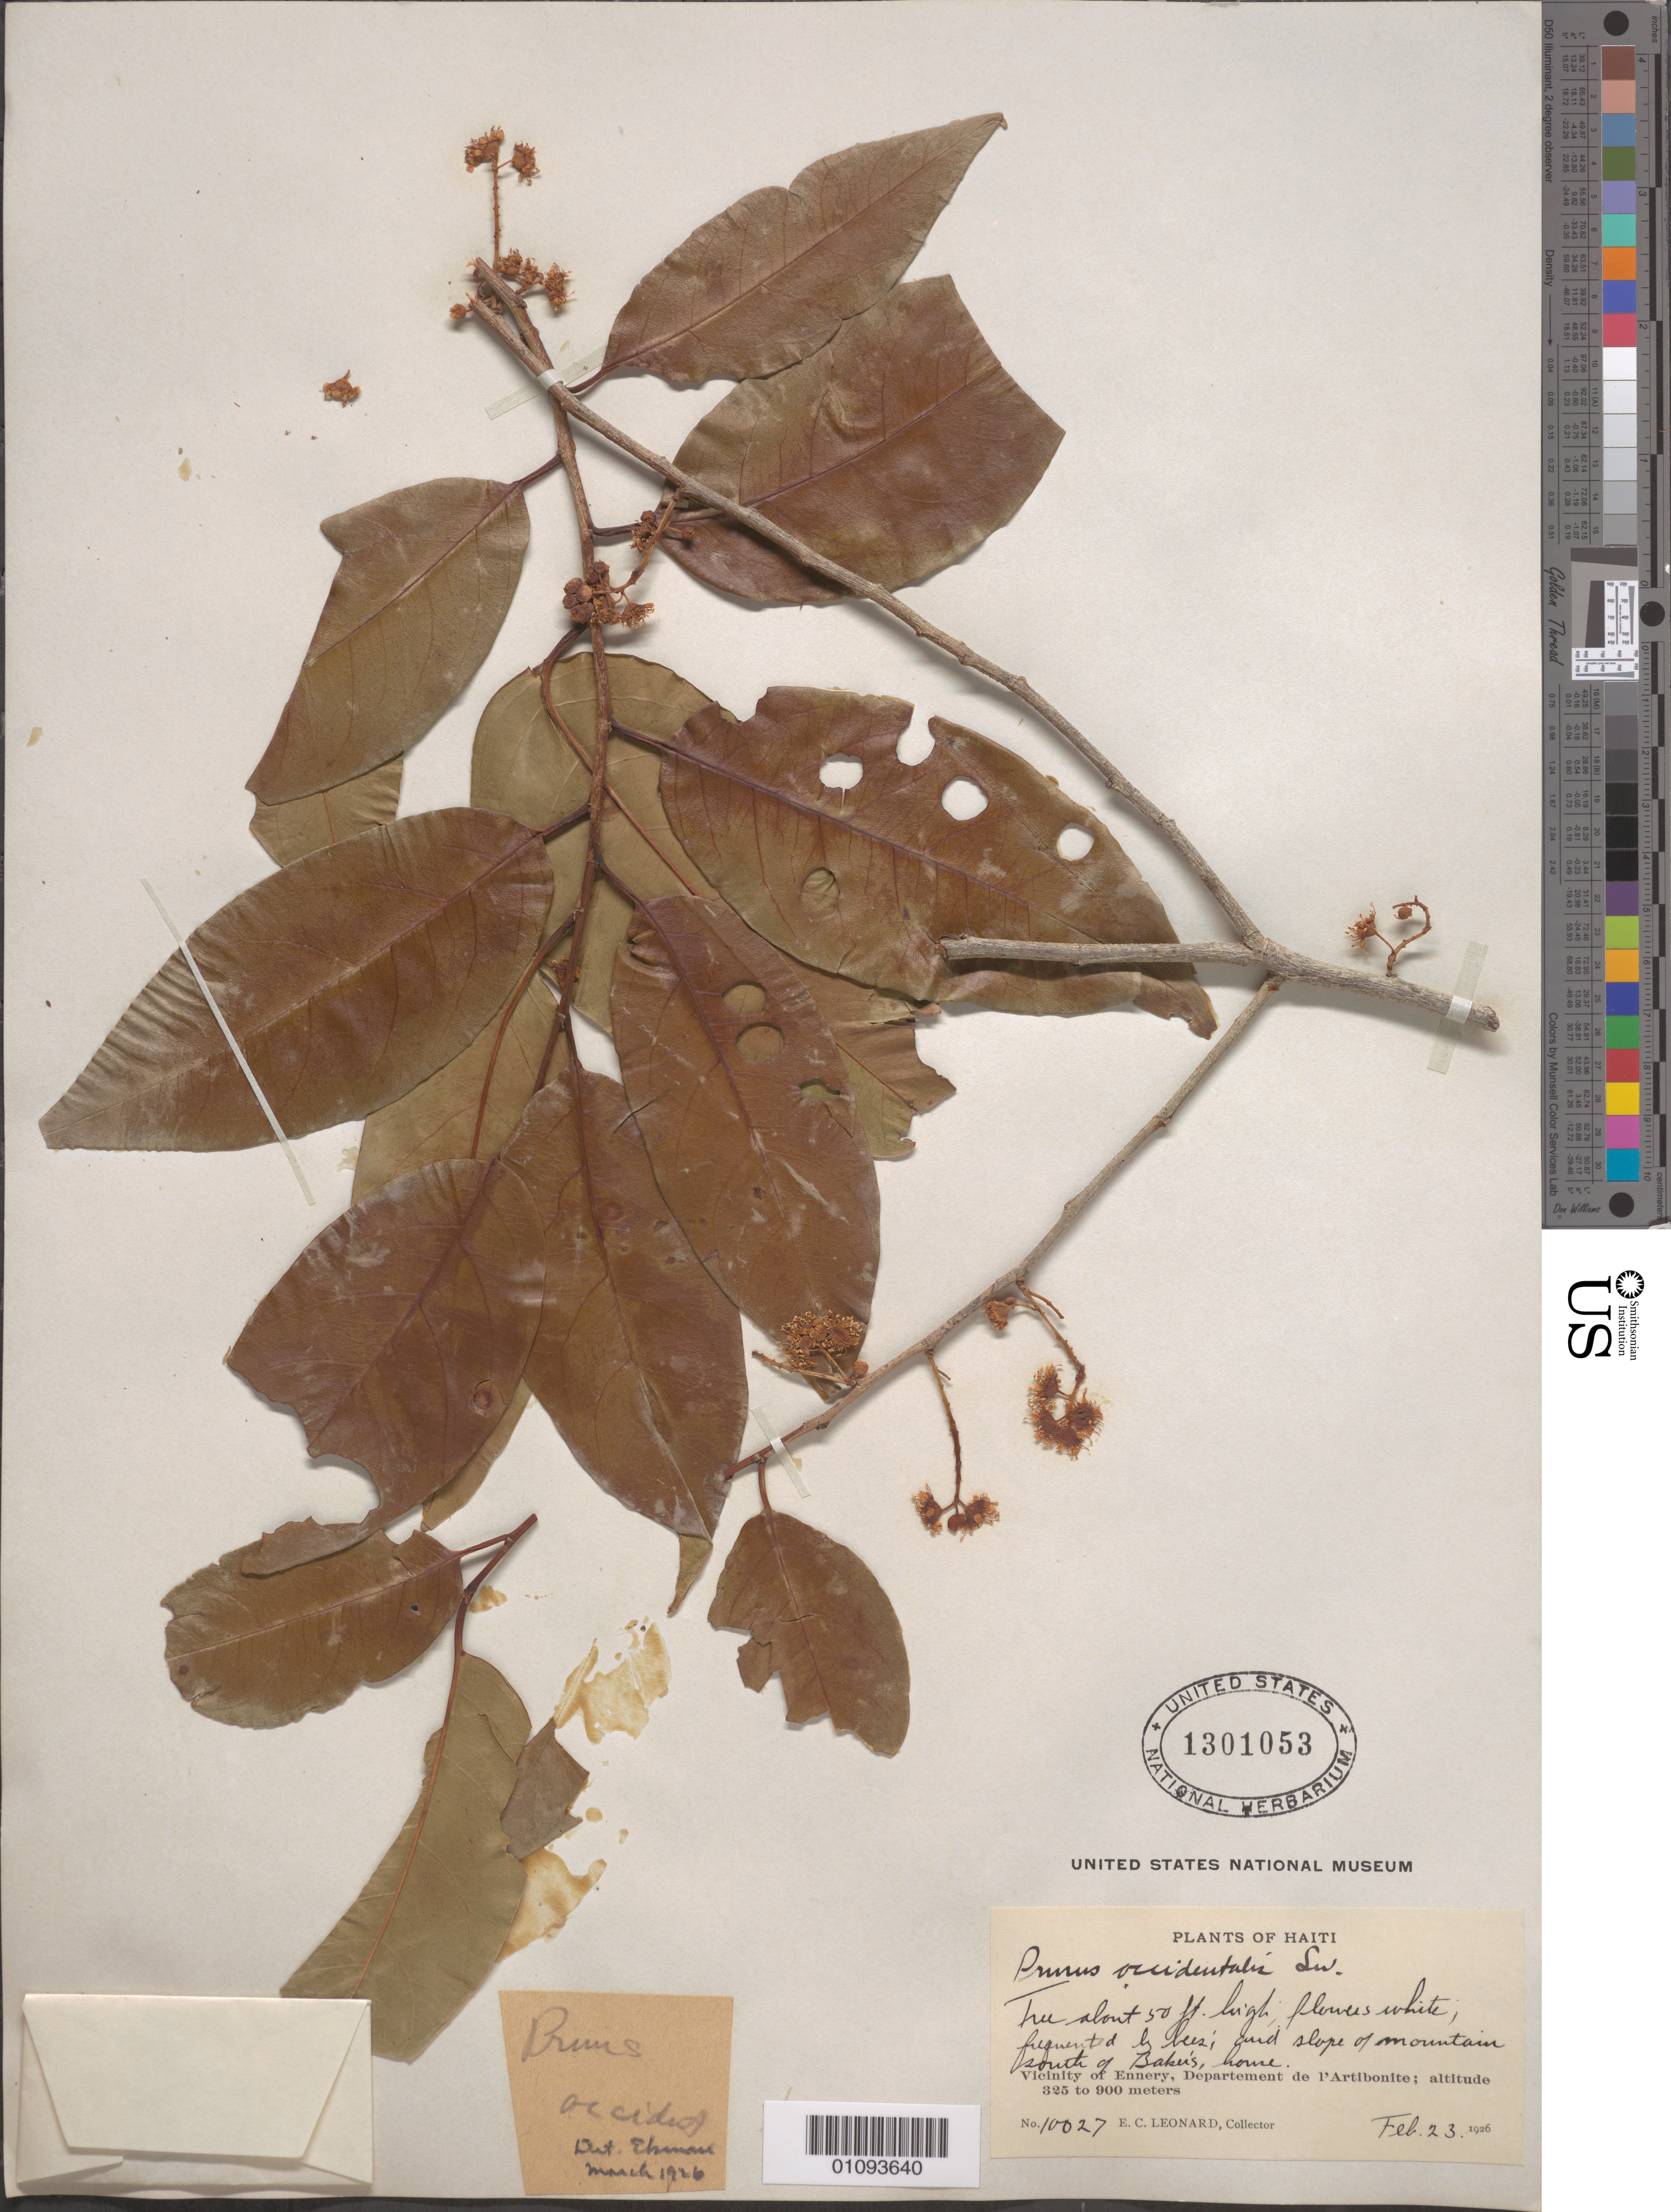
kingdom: Plantae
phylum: Tracheophyta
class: Magnoliopsida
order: Rosales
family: Rosaceae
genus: Prunus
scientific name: Prunus occidentalis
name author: Sw.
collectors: E. C. Leonard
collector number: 10027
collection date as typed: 23 Feb 1926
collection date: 1926-02-23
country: Haiti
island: Hispaniola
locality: Arid slope of mountain south of Baker's house. Vicinity of Ennery, departement de l'Artibonite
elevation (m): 325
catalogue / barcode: US 1301053